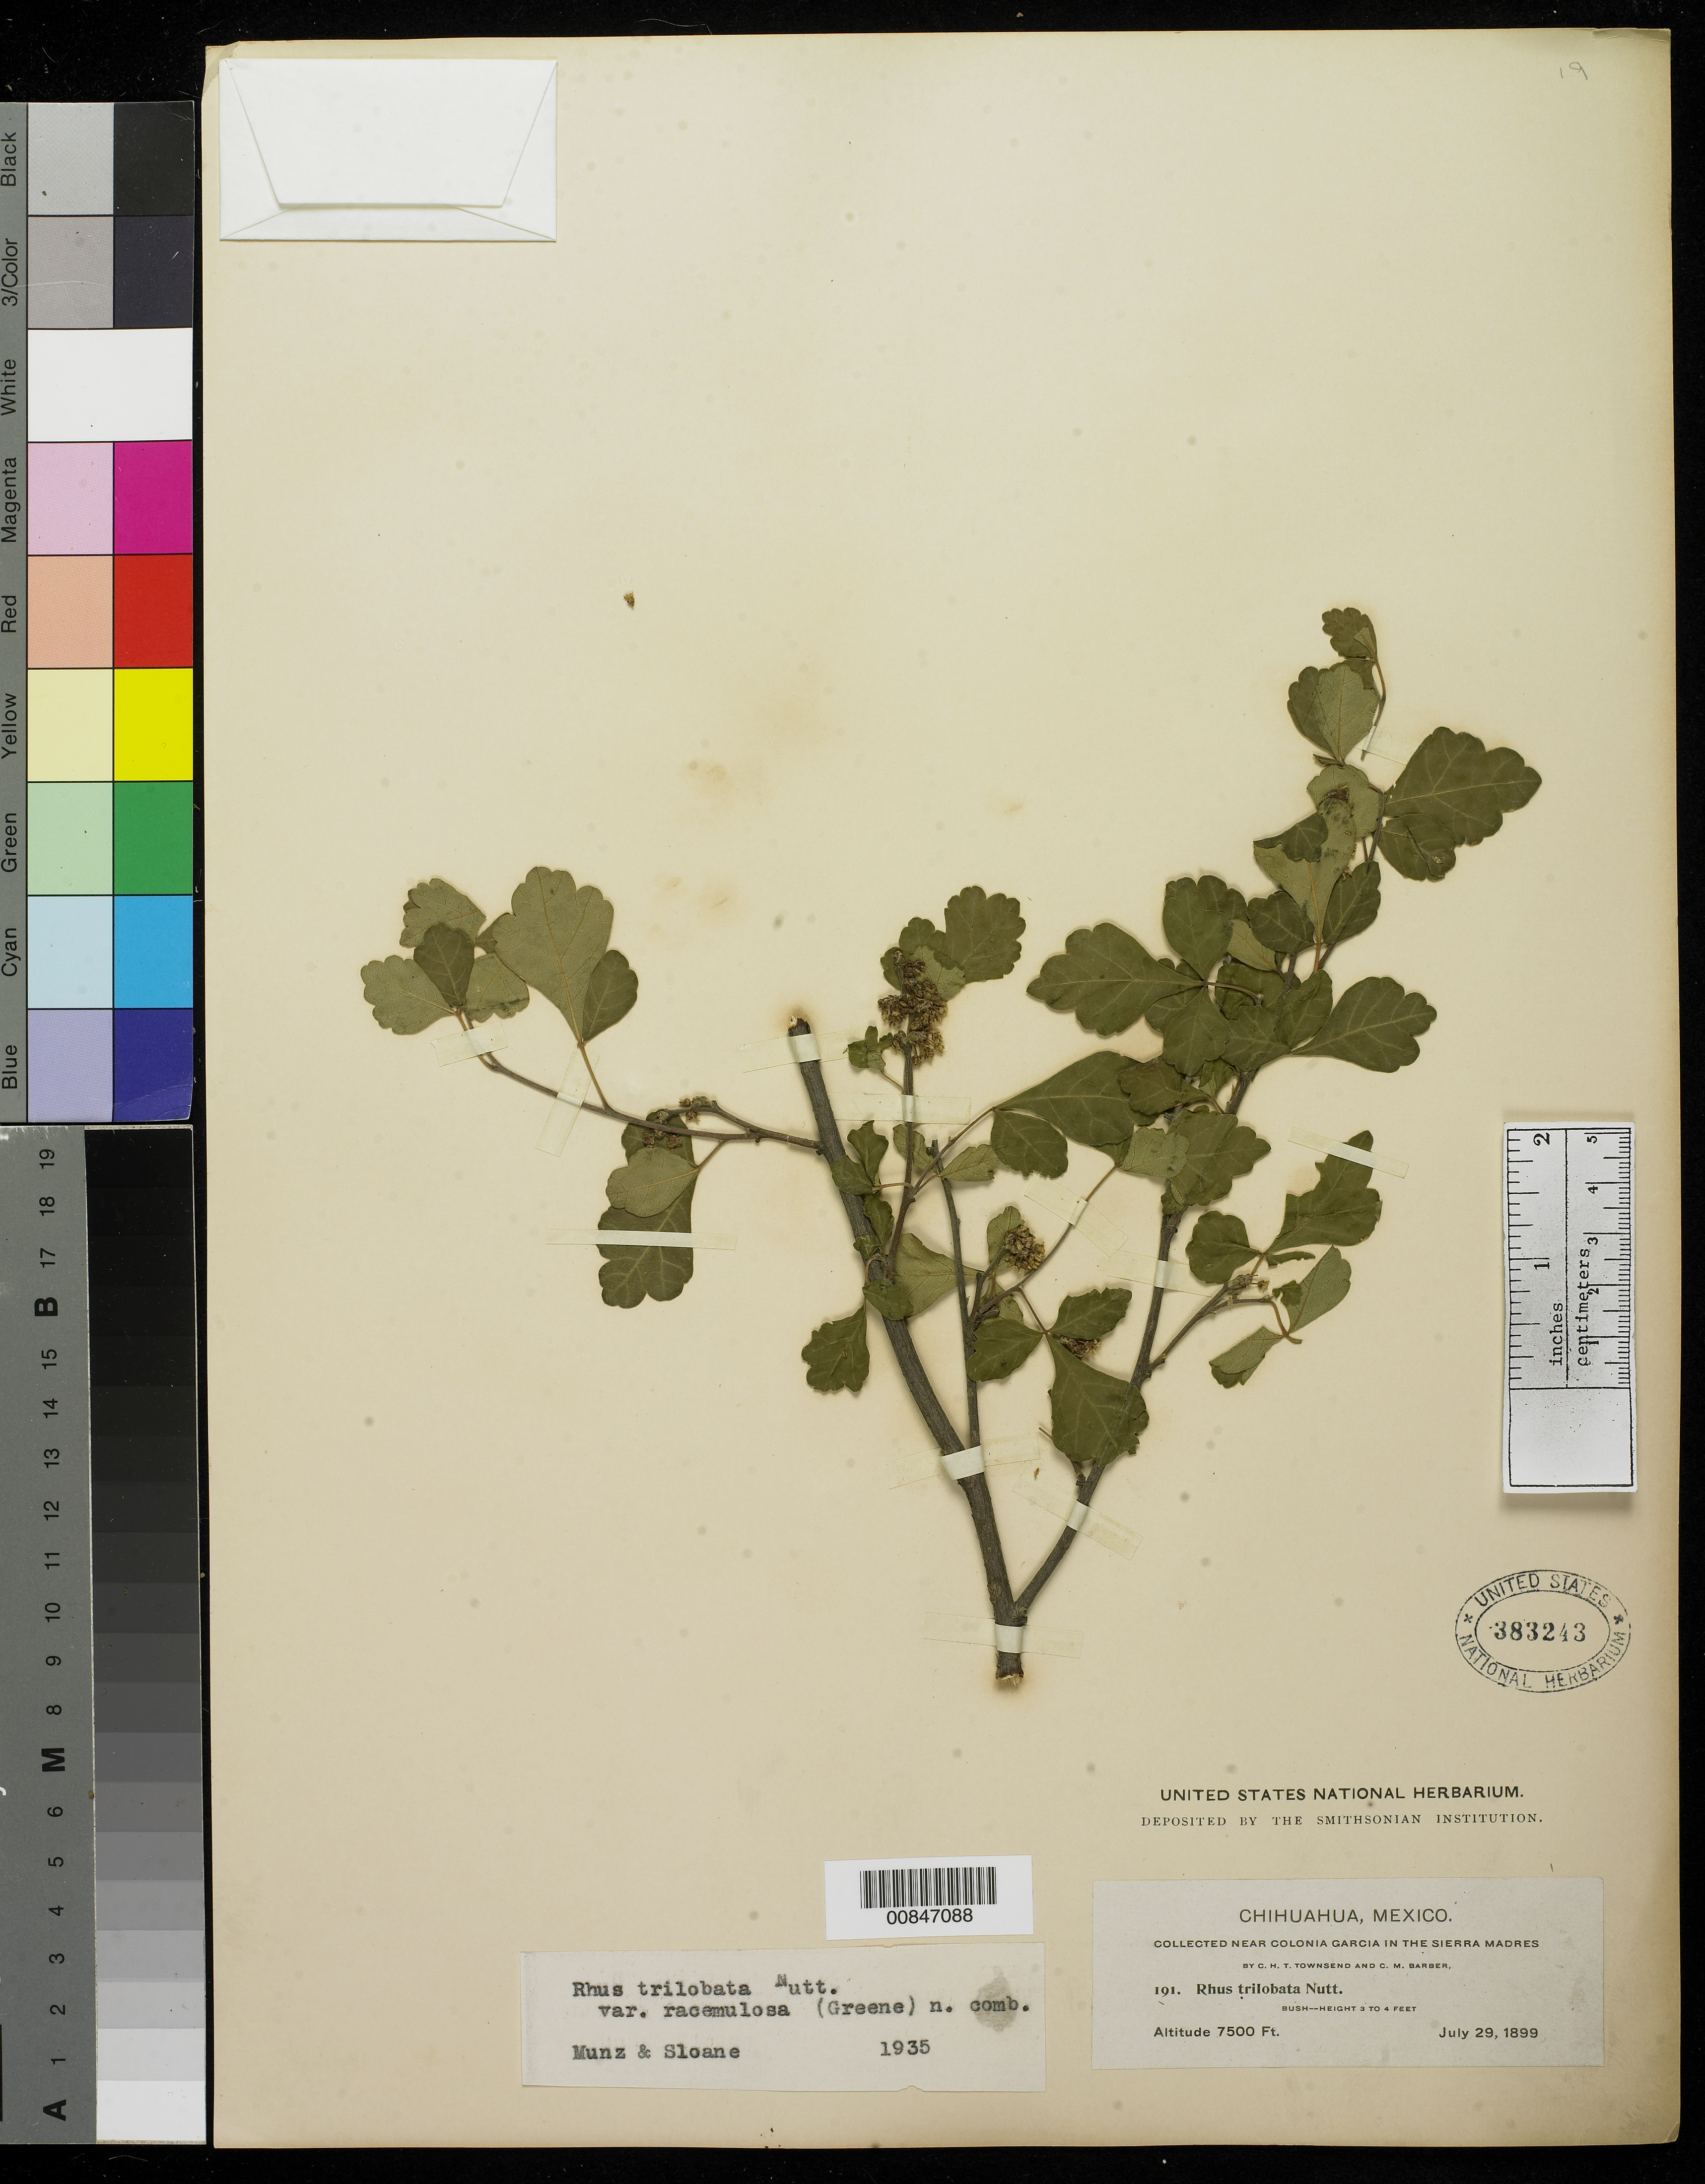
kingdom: Plantae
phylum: Tracheophyta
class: Magnoliopsida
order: Sapindales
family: Anacardiaceae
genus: Rhus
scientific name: Rhus trilobata var. racemulosa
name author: (Greene) F.A. Barkley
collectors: C. H. T. Townsend & C. Barber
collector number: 191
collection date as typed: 29 Jul 1899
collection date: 1899-07-29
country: Mexico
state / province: Chihuahua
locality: Near Colonia García in the Sierra Madre, Chihuahua.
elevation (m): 2286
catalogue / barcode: US 383243